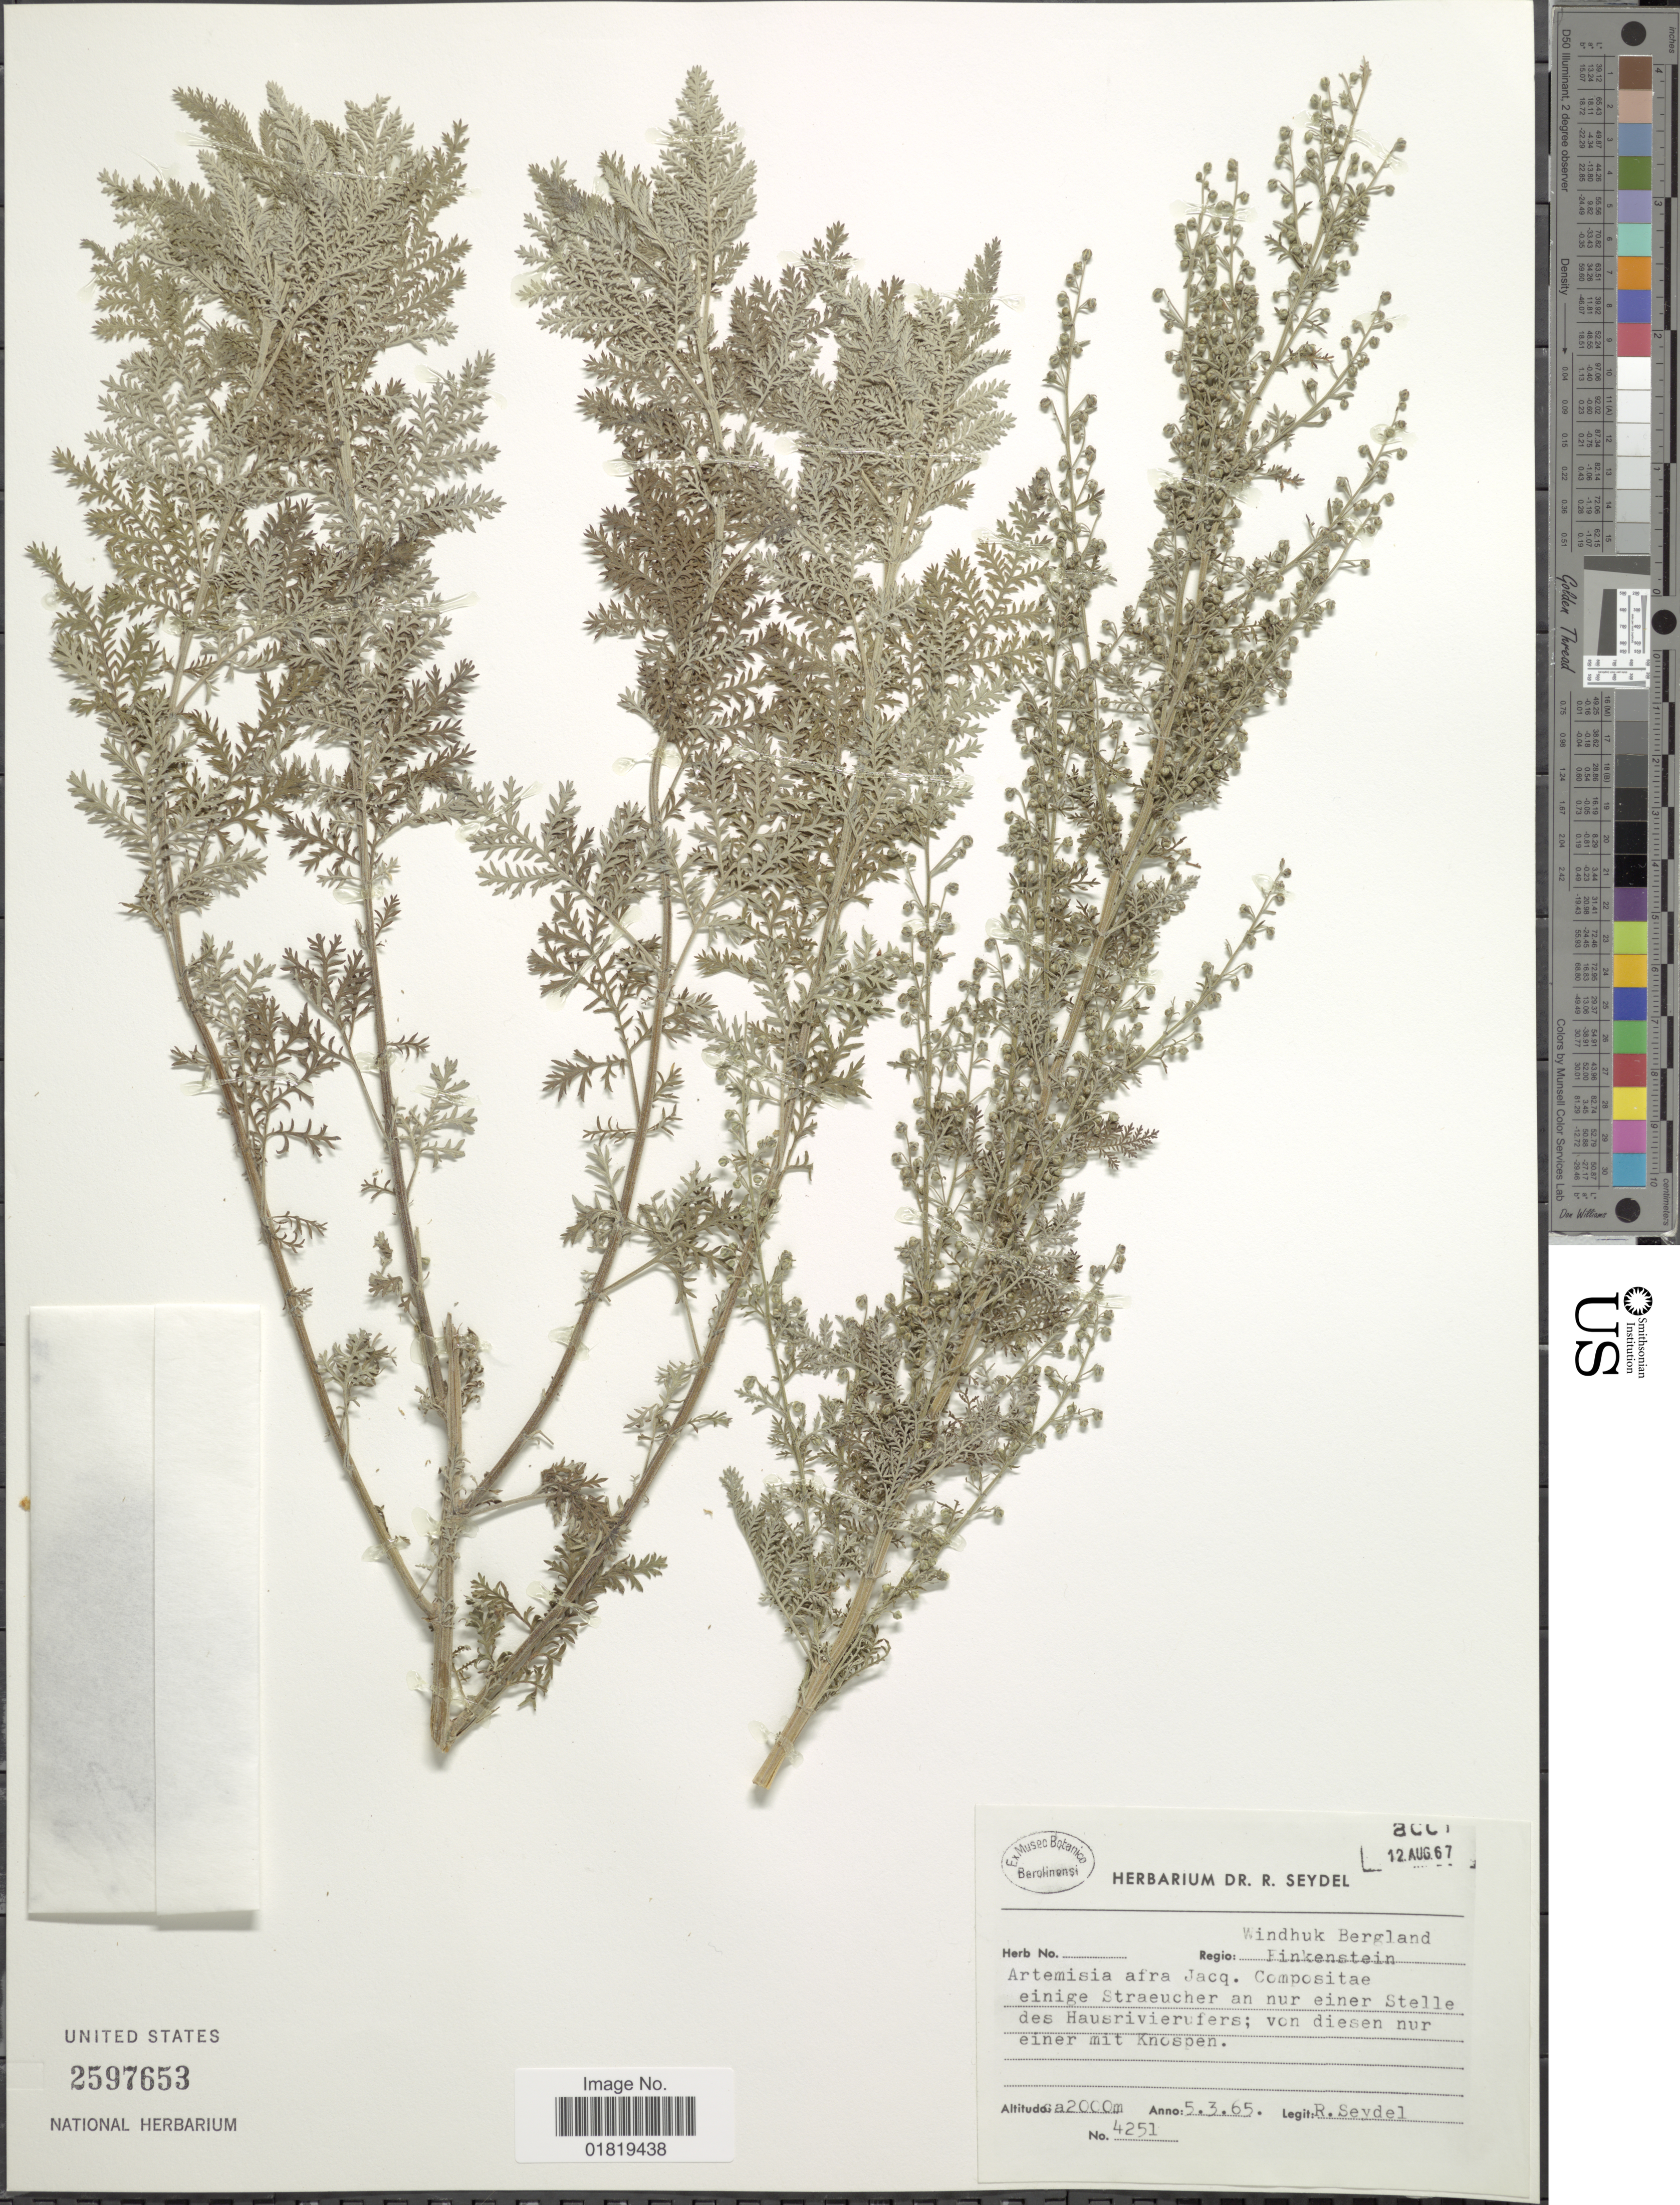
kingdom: Plantae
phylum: Tracheophyta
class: Magnoliopsida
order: Asterales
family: Asteraceae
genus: Artemisia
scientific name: Artemisia afra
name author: Jacq. ex Willd.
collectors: R. Seydel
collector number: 4251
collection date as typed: Transcribed d/m/y: 5/3/65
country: Namibia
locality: Windhuk Bergland, Flinkenstein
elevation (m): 2000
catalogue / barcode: US 2597653